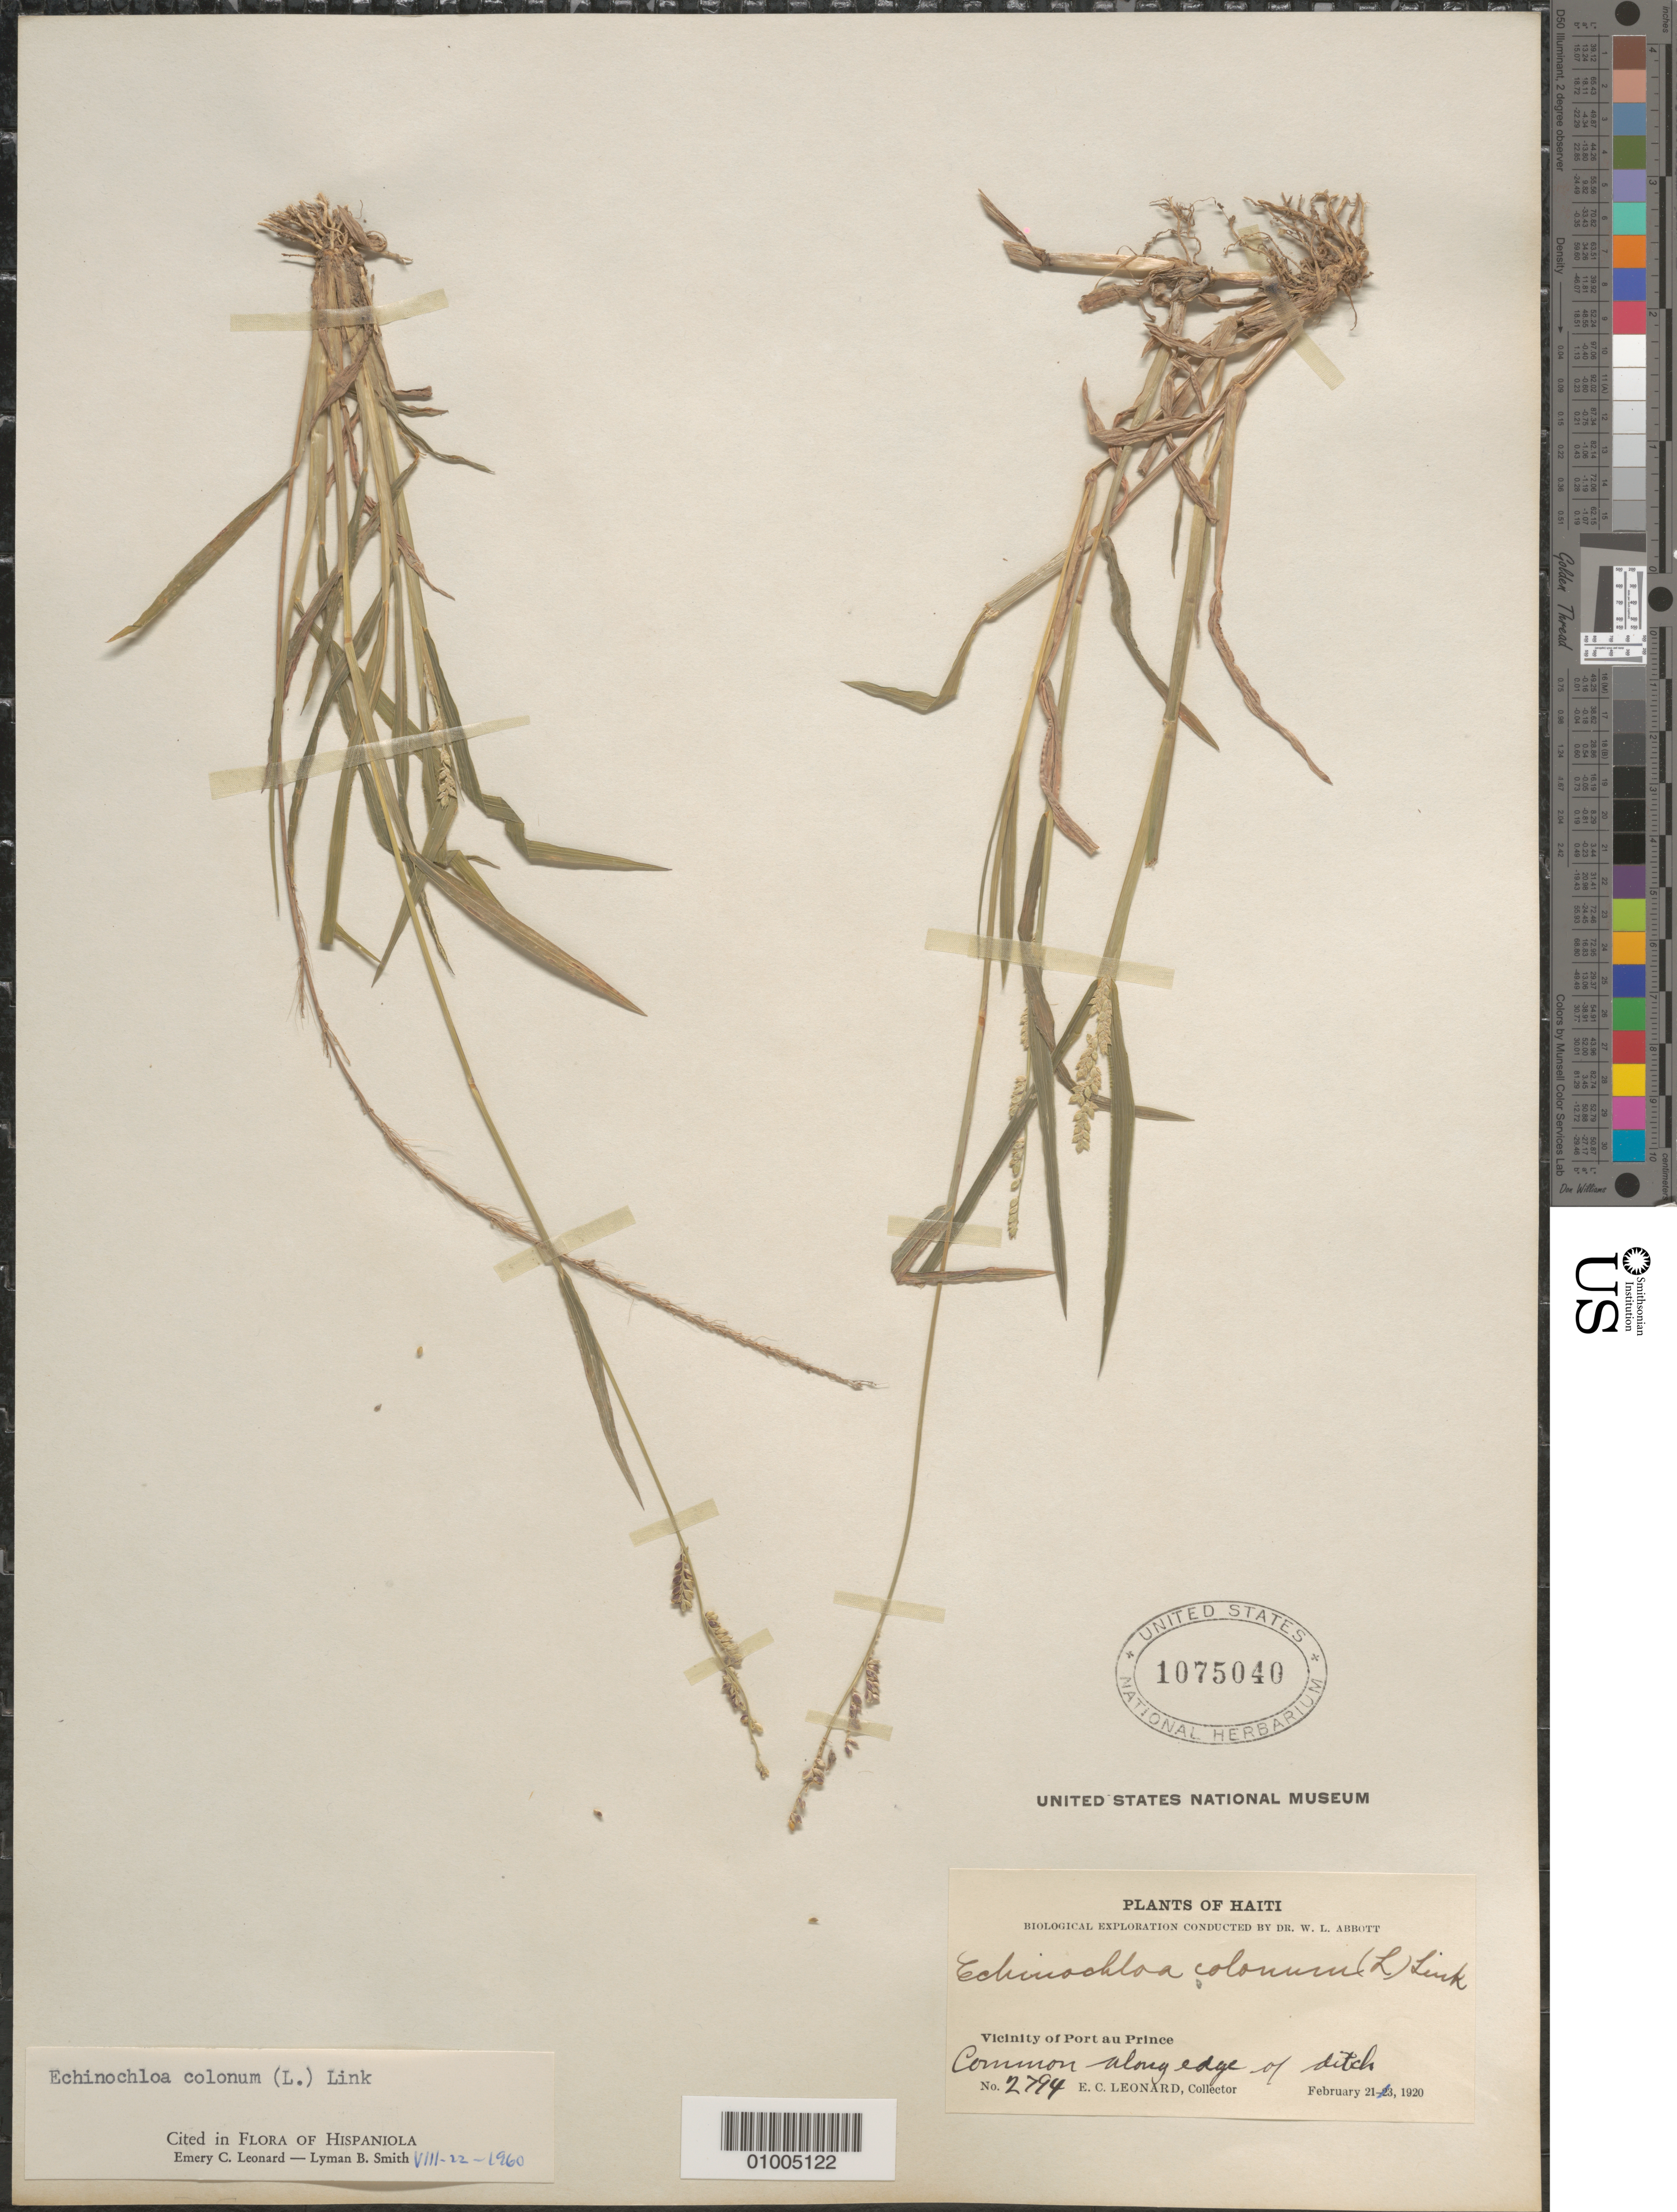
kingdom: Plantae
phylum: Tracheophyta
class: Liliopsida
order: Poales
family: Poaceae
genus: Echinochloa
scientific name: Echinochloa colona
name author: (L.) Link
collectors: E. C. Leonard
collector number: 2794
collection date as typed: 21 Feb 1920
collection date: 1920-02-21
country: Haiti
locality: Port au Prince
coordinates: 0 N, 0 E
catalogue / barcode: US 1075040